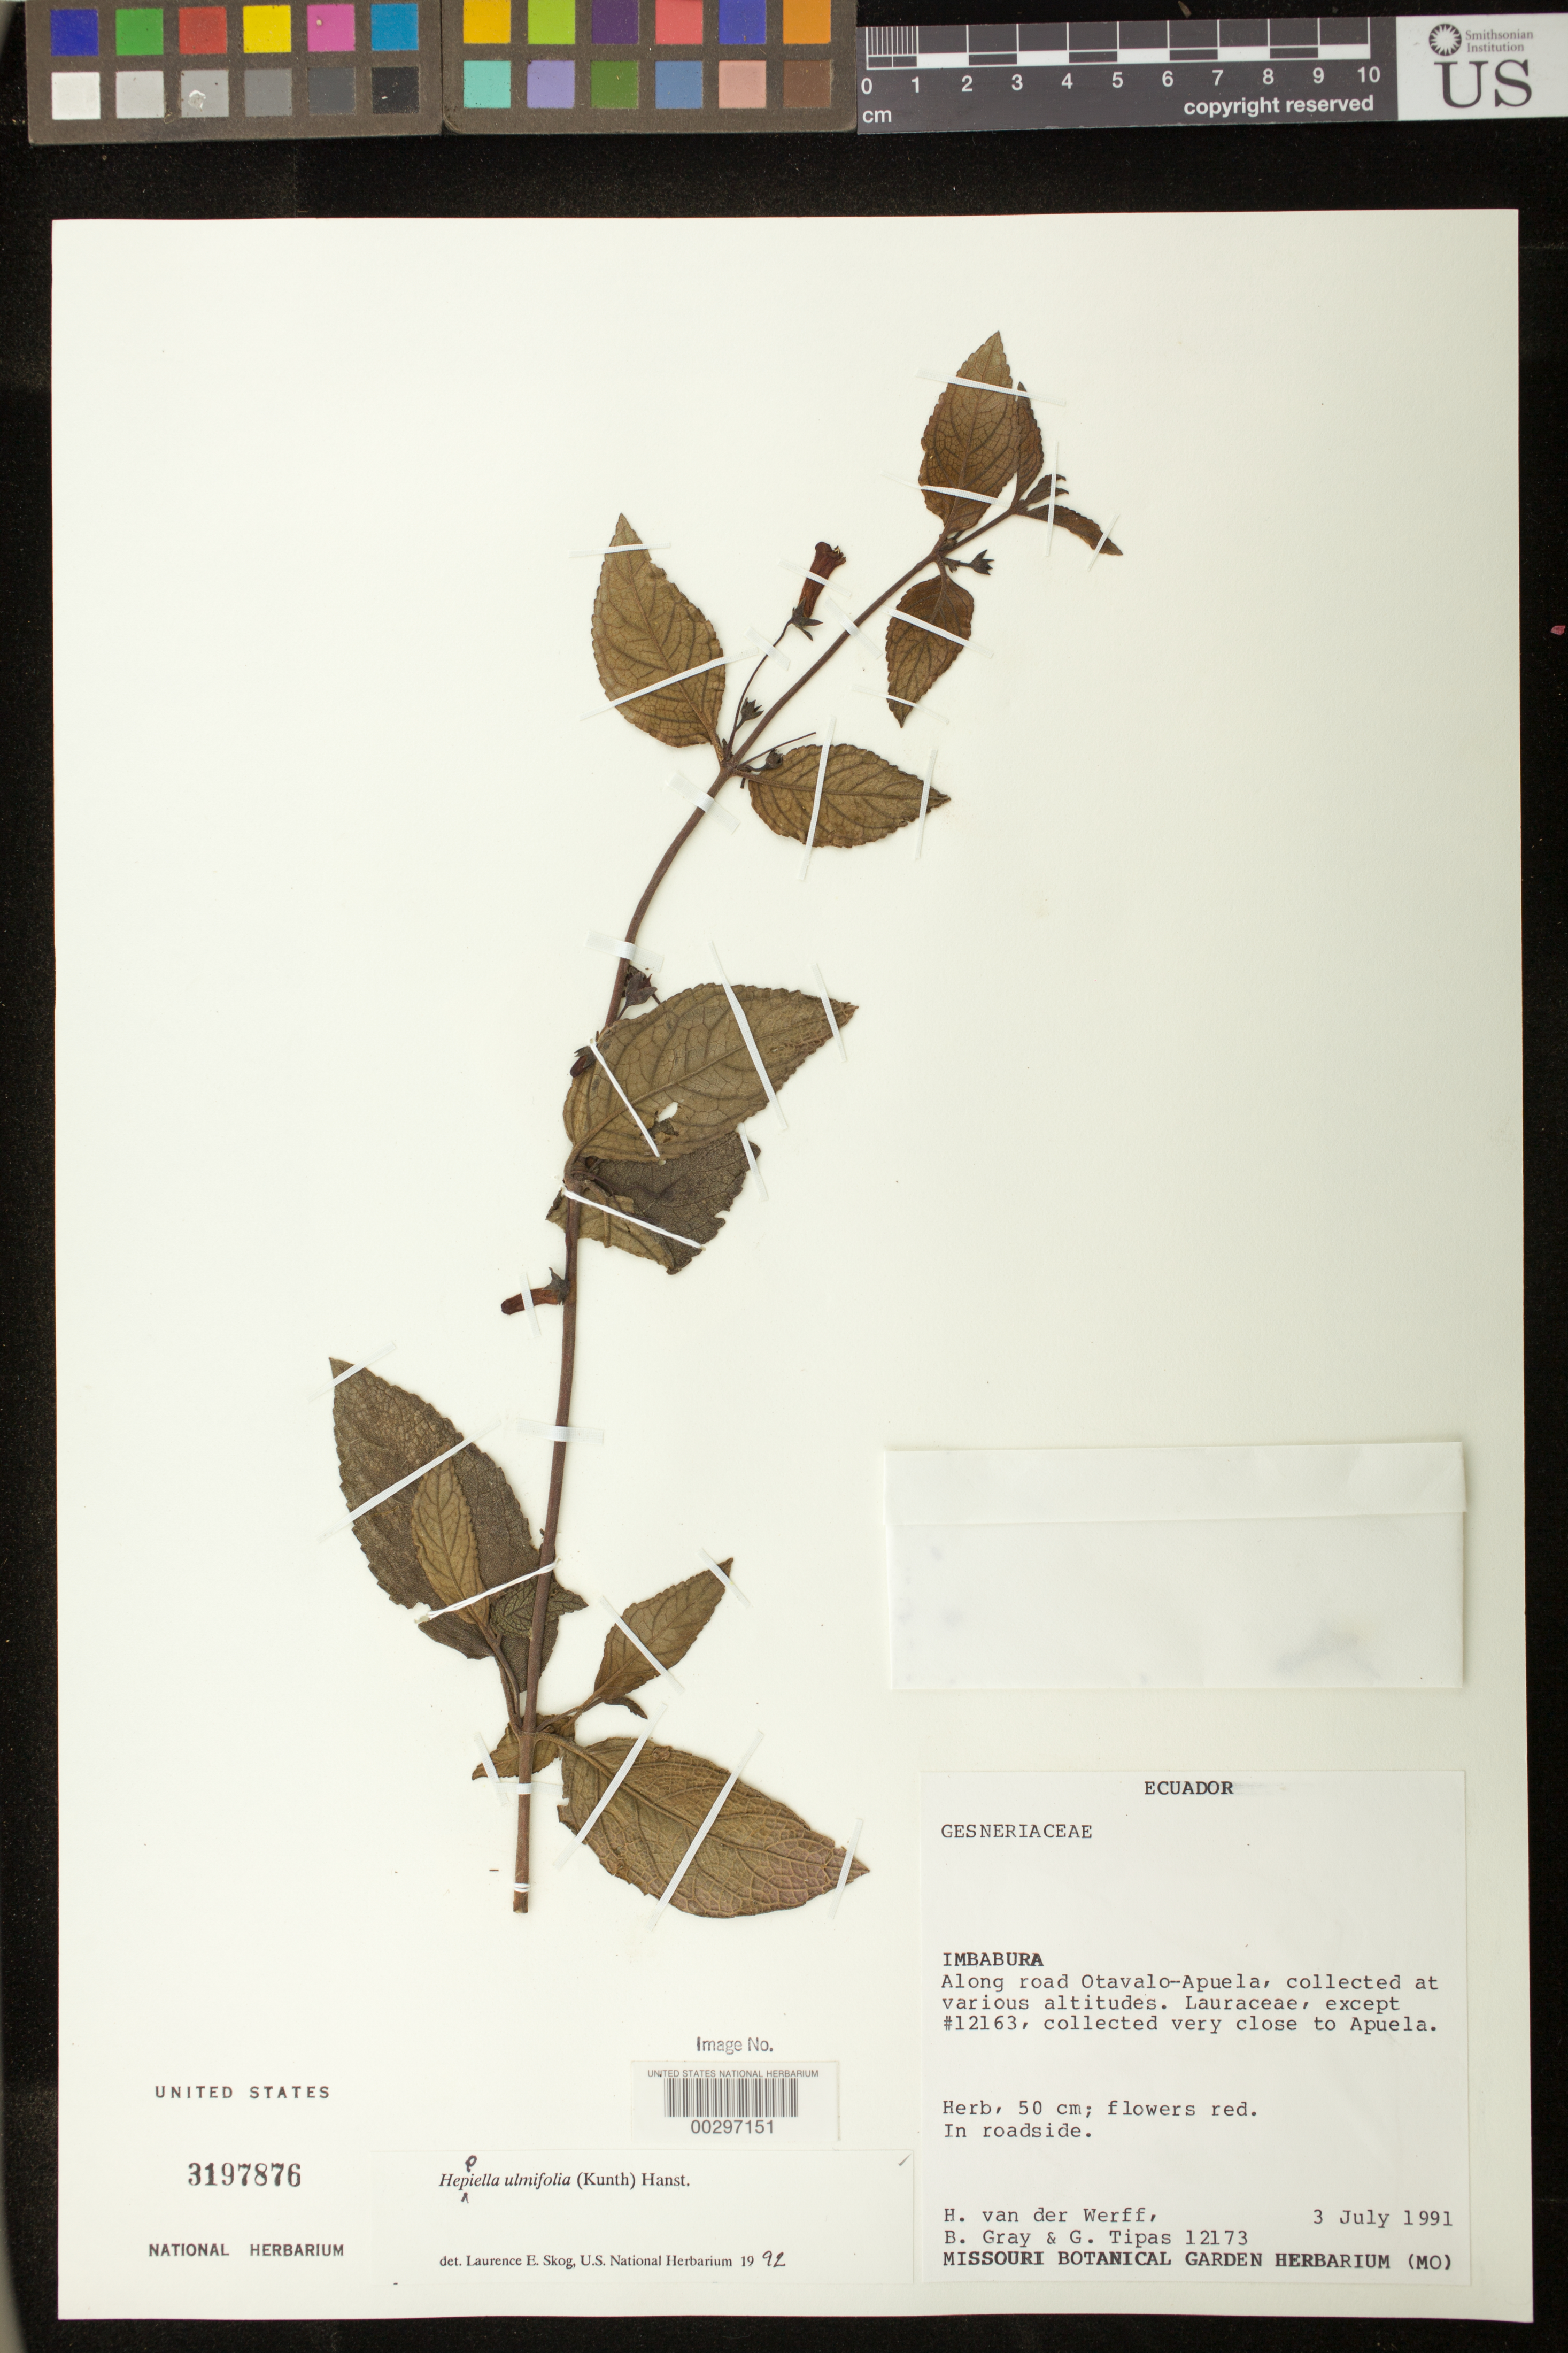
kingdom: Plantae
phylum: Tracheophyta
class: Magnoliopsida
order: Lamiales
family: Gesneriaceae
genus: Heppiella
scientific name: Heppiella ulmifolia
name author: (Kunth) Hanst.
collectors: H. van der Werff, B. Gray & G. Tipas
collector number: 12173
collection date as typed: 03 Jul 1991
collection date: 1991-07-03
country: Ecuador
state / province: Imbabura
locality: Otavalo-Apuela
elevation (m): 600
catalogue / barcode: US 3197876